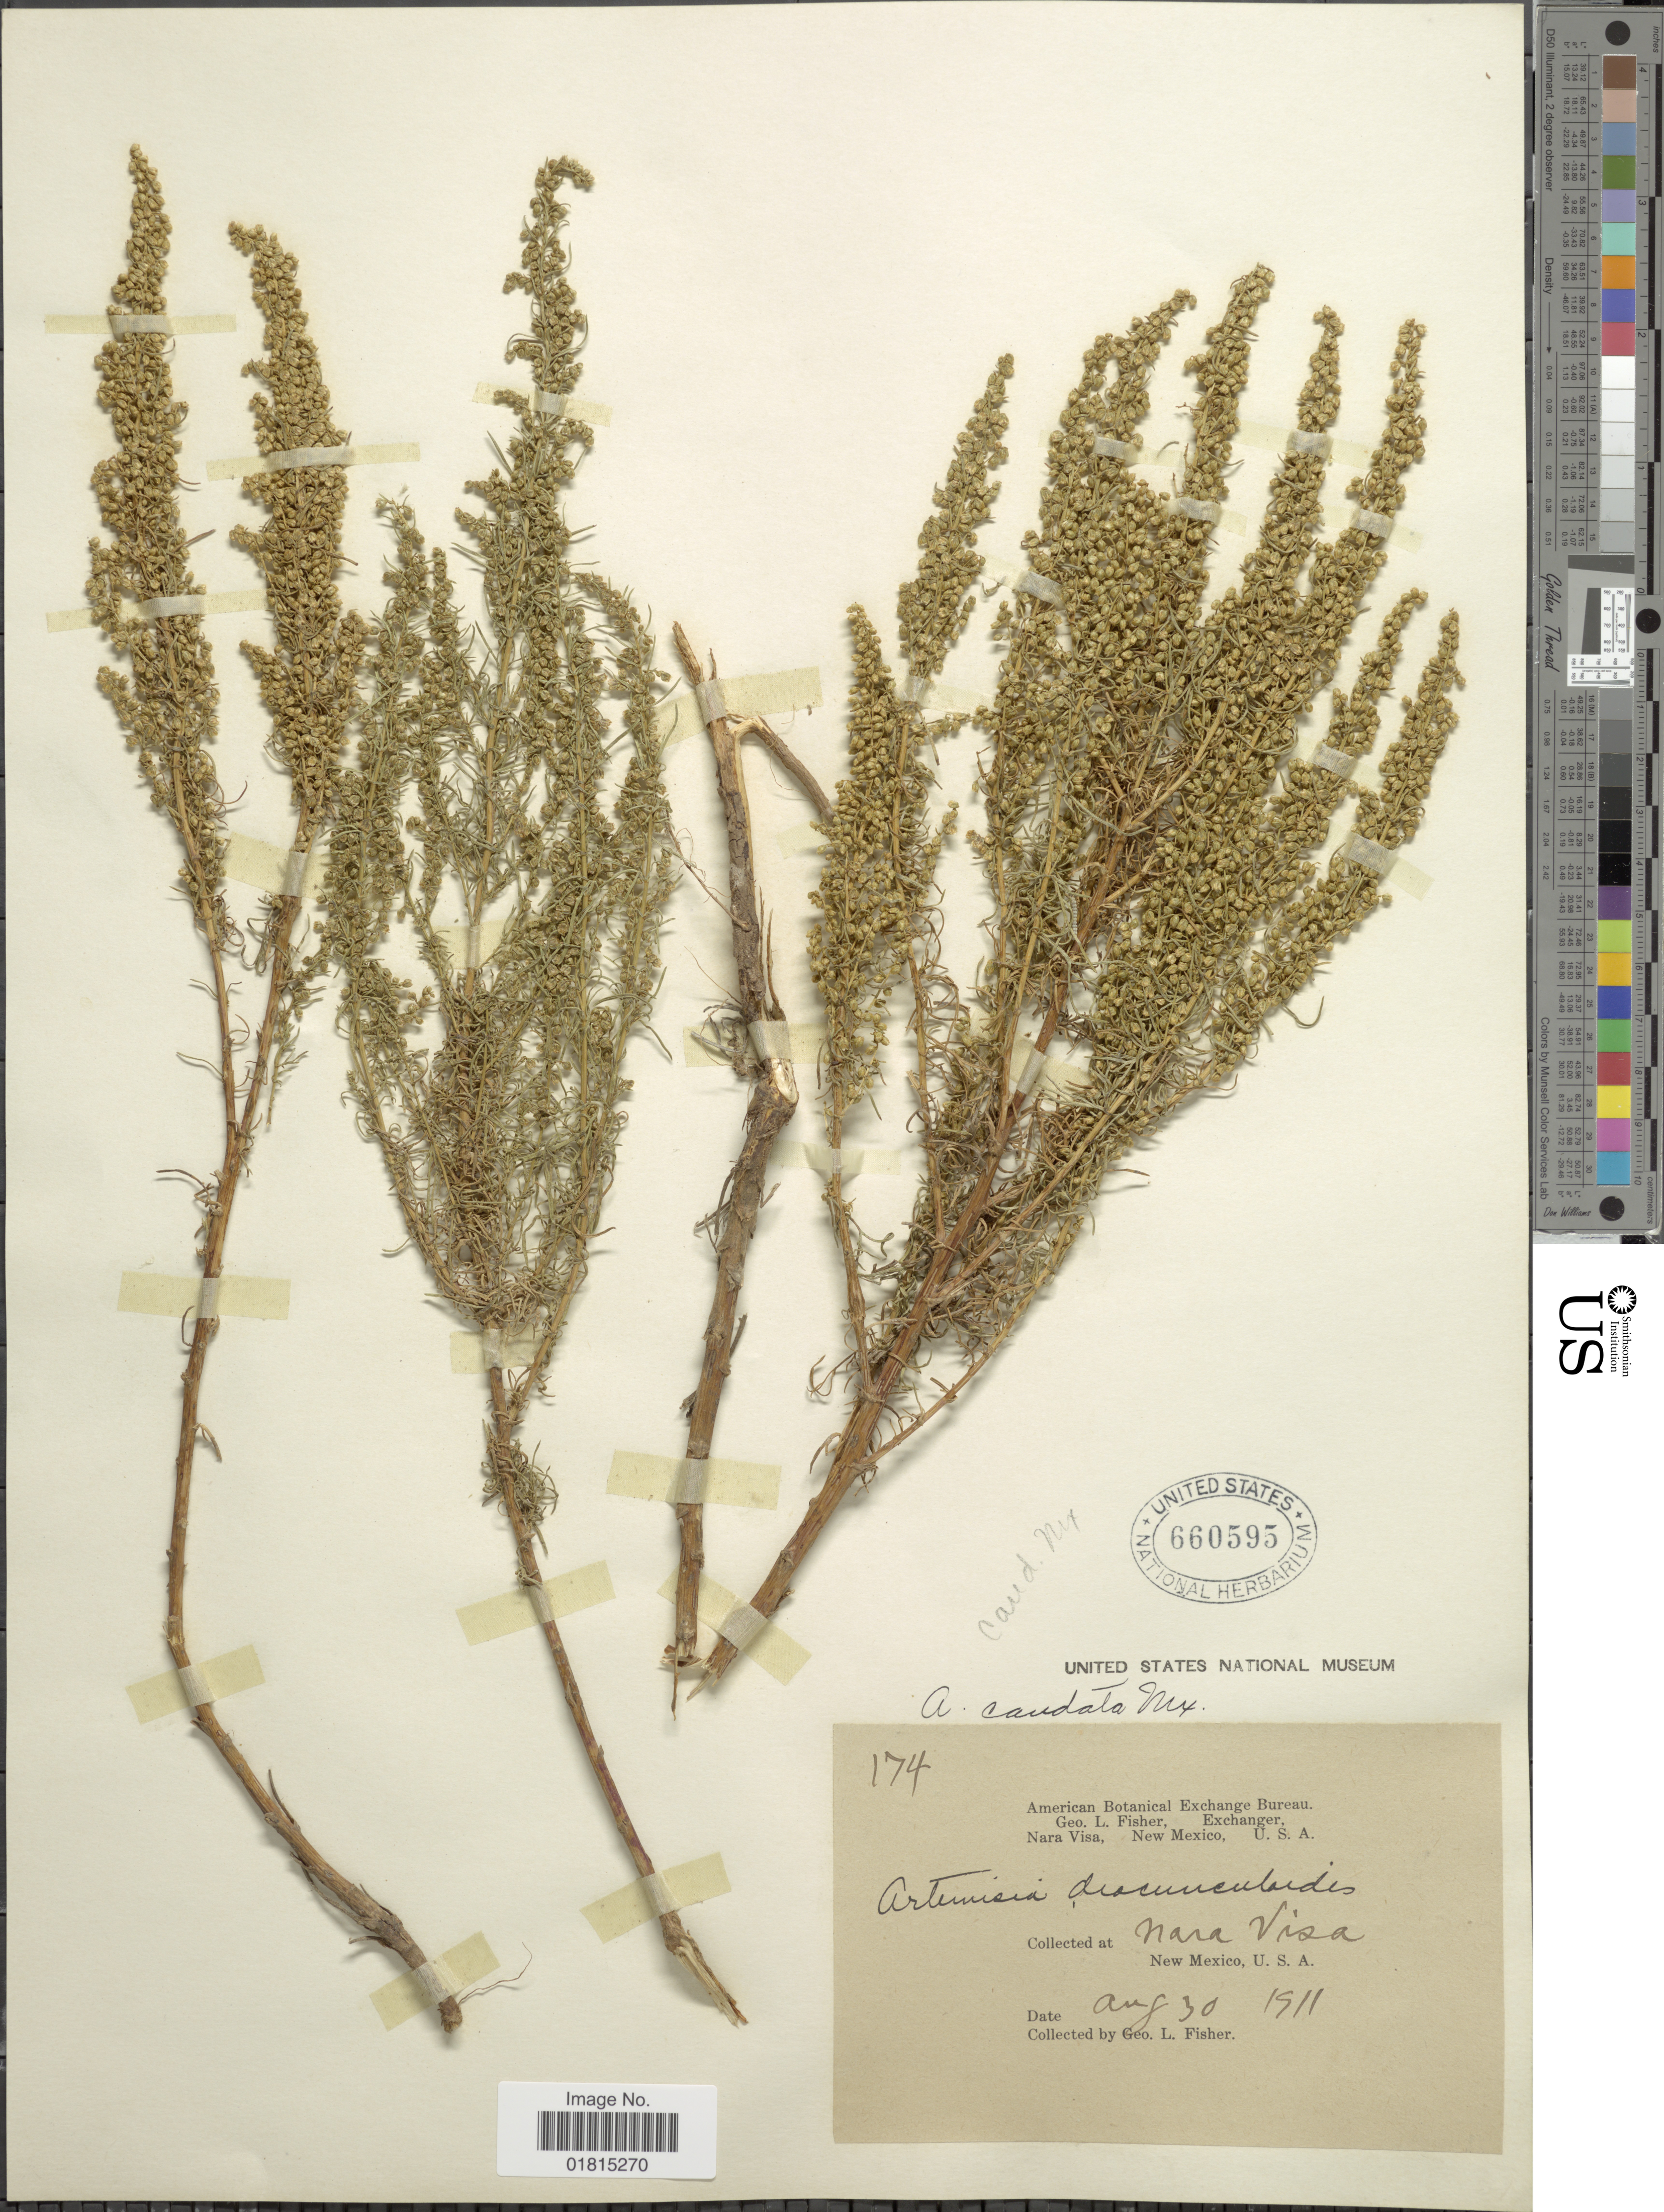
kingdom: Plantae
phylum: Tracheophyta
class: Magnoliopsida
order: Asterales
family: Asteraceae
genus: Artemisia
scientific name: Artemisia dracunculoides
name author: Pursh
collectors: G. L. Fisher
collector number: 174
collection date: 1911-08-30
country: United States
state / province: New Mexico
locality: Nara Visa, New Mexico, U.S.A.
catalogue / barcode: US 660595